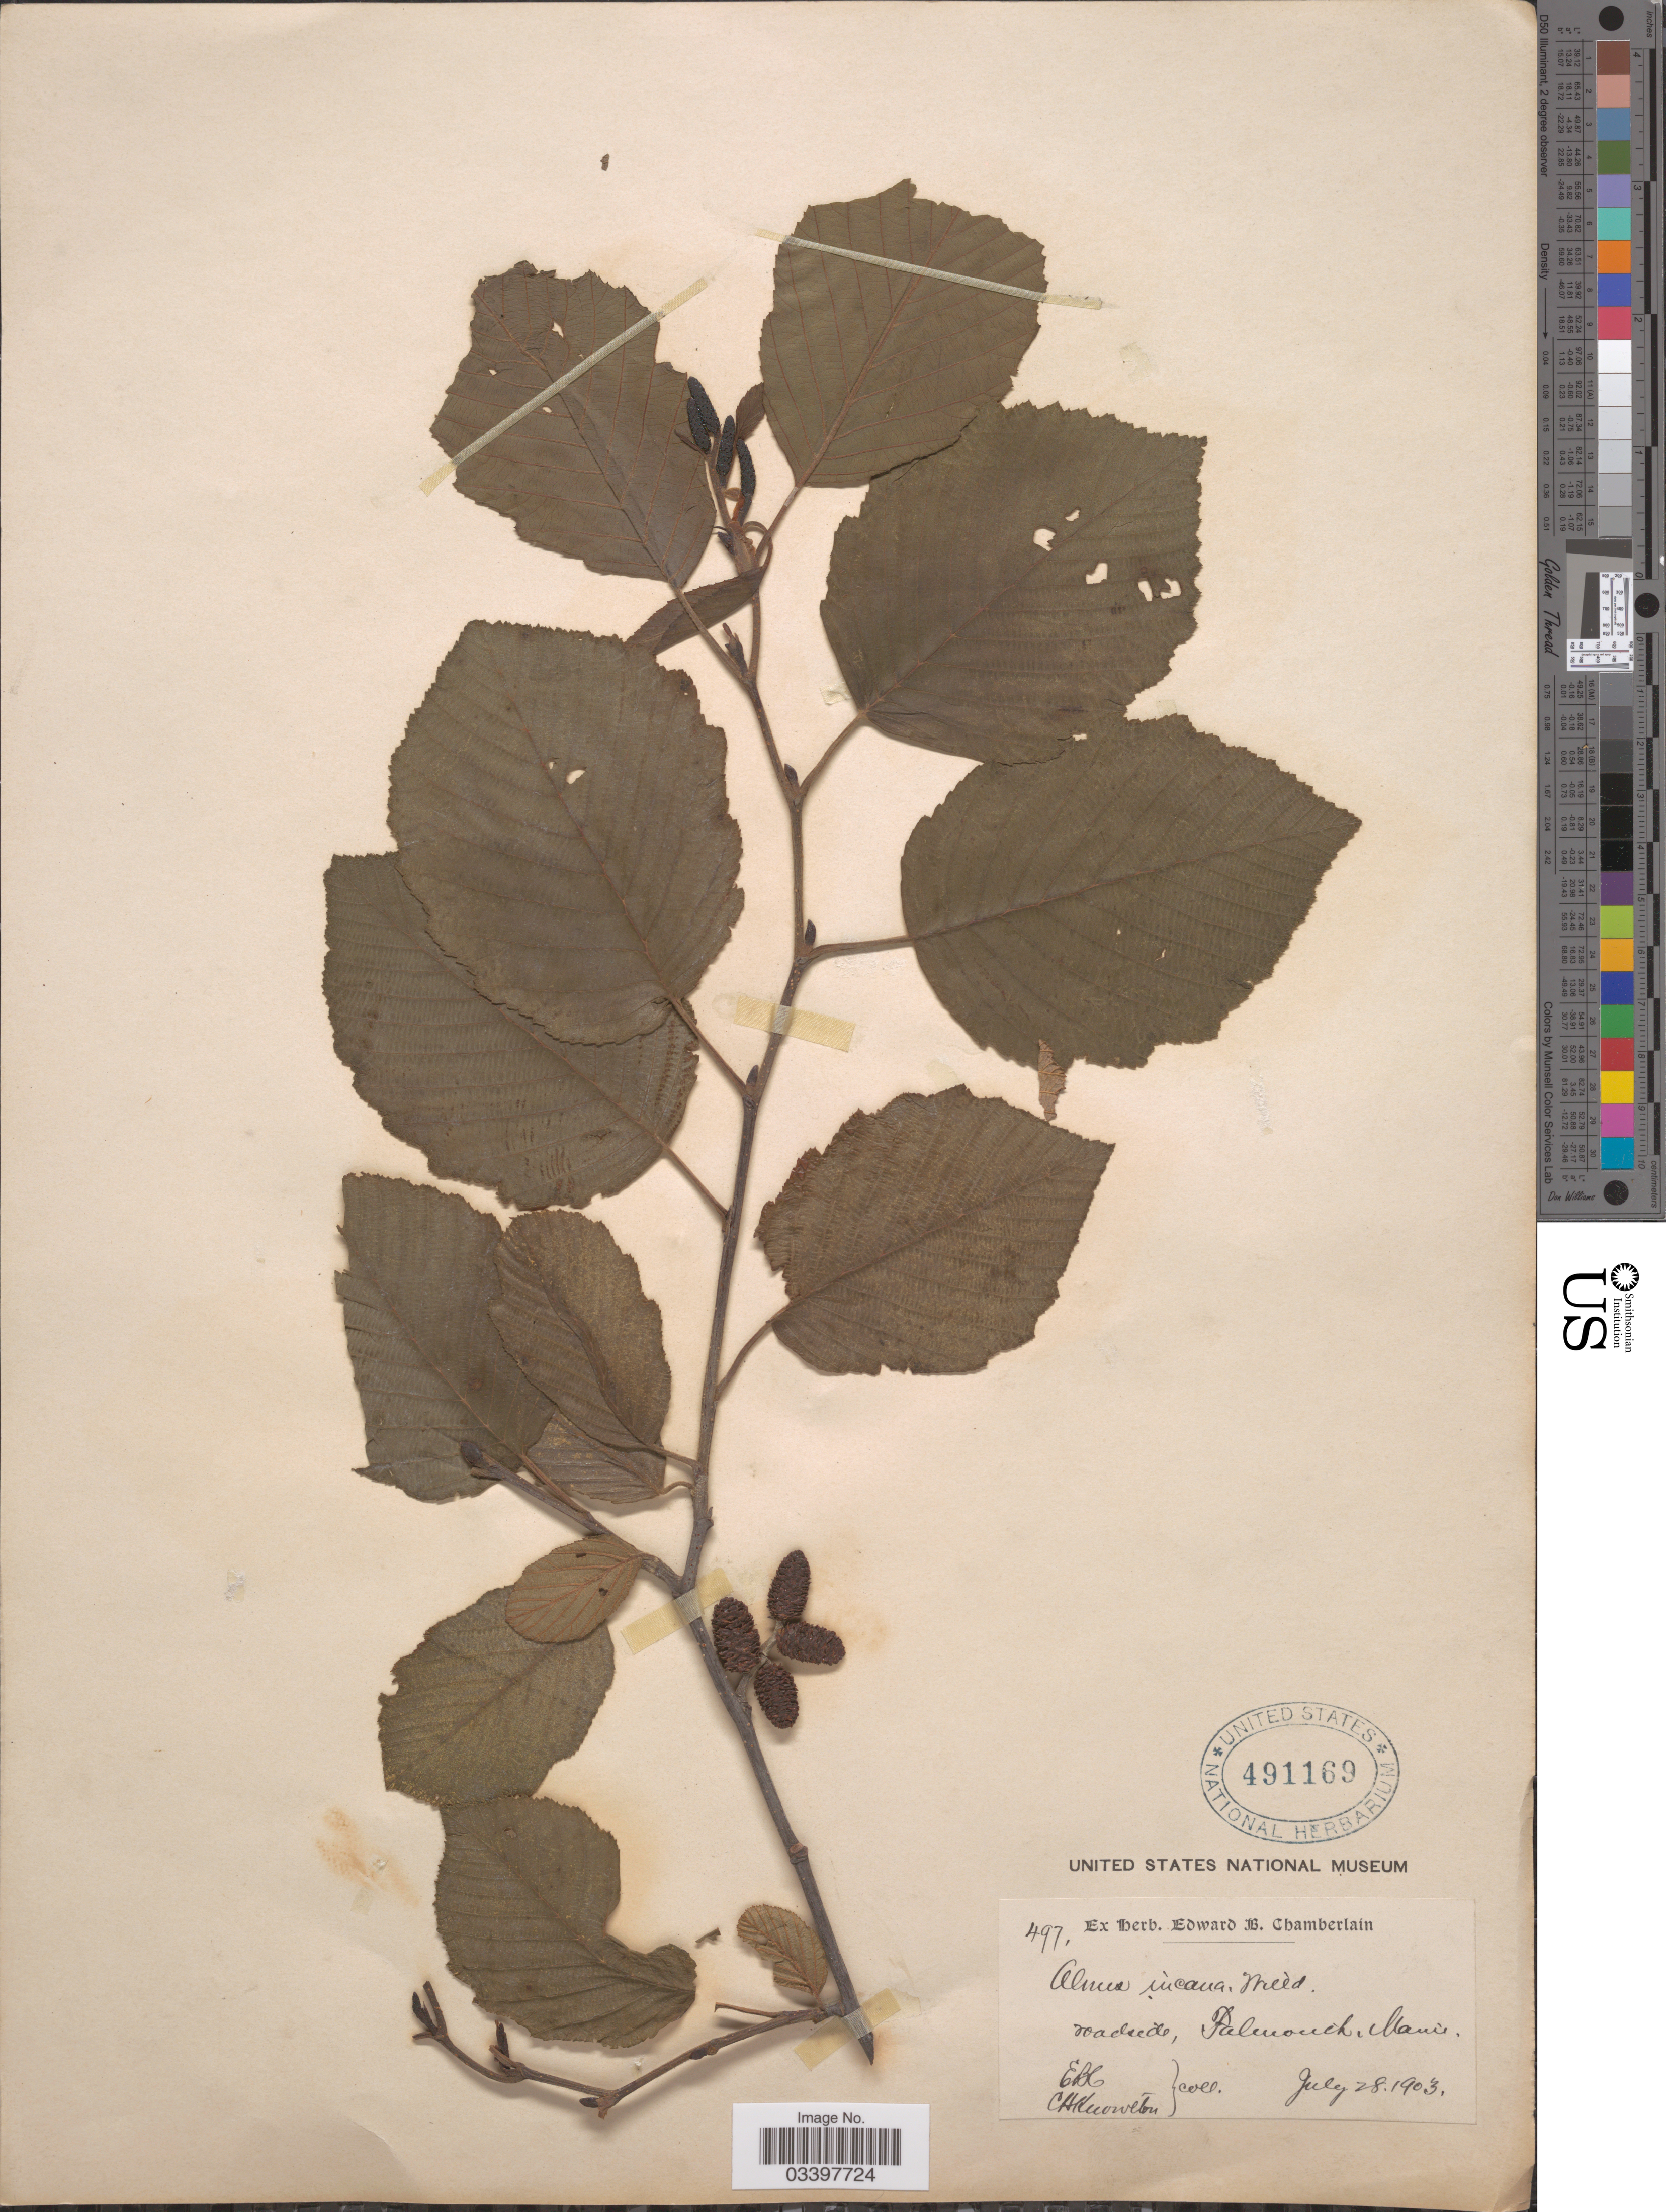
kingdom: Plantae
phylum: Tracheophyta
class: Magnoliopsida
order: Fagales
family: Betulaceae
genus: Alnus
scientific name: Alnus incana subsp. rugosa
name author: (Du Roi) R.T. Clausen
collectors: E. Chamberlain & C. H. Knowlton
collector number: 497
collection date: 1903-07-28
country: United States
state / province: Maine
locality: Roadside, Falmouth.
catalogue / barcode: US 491169